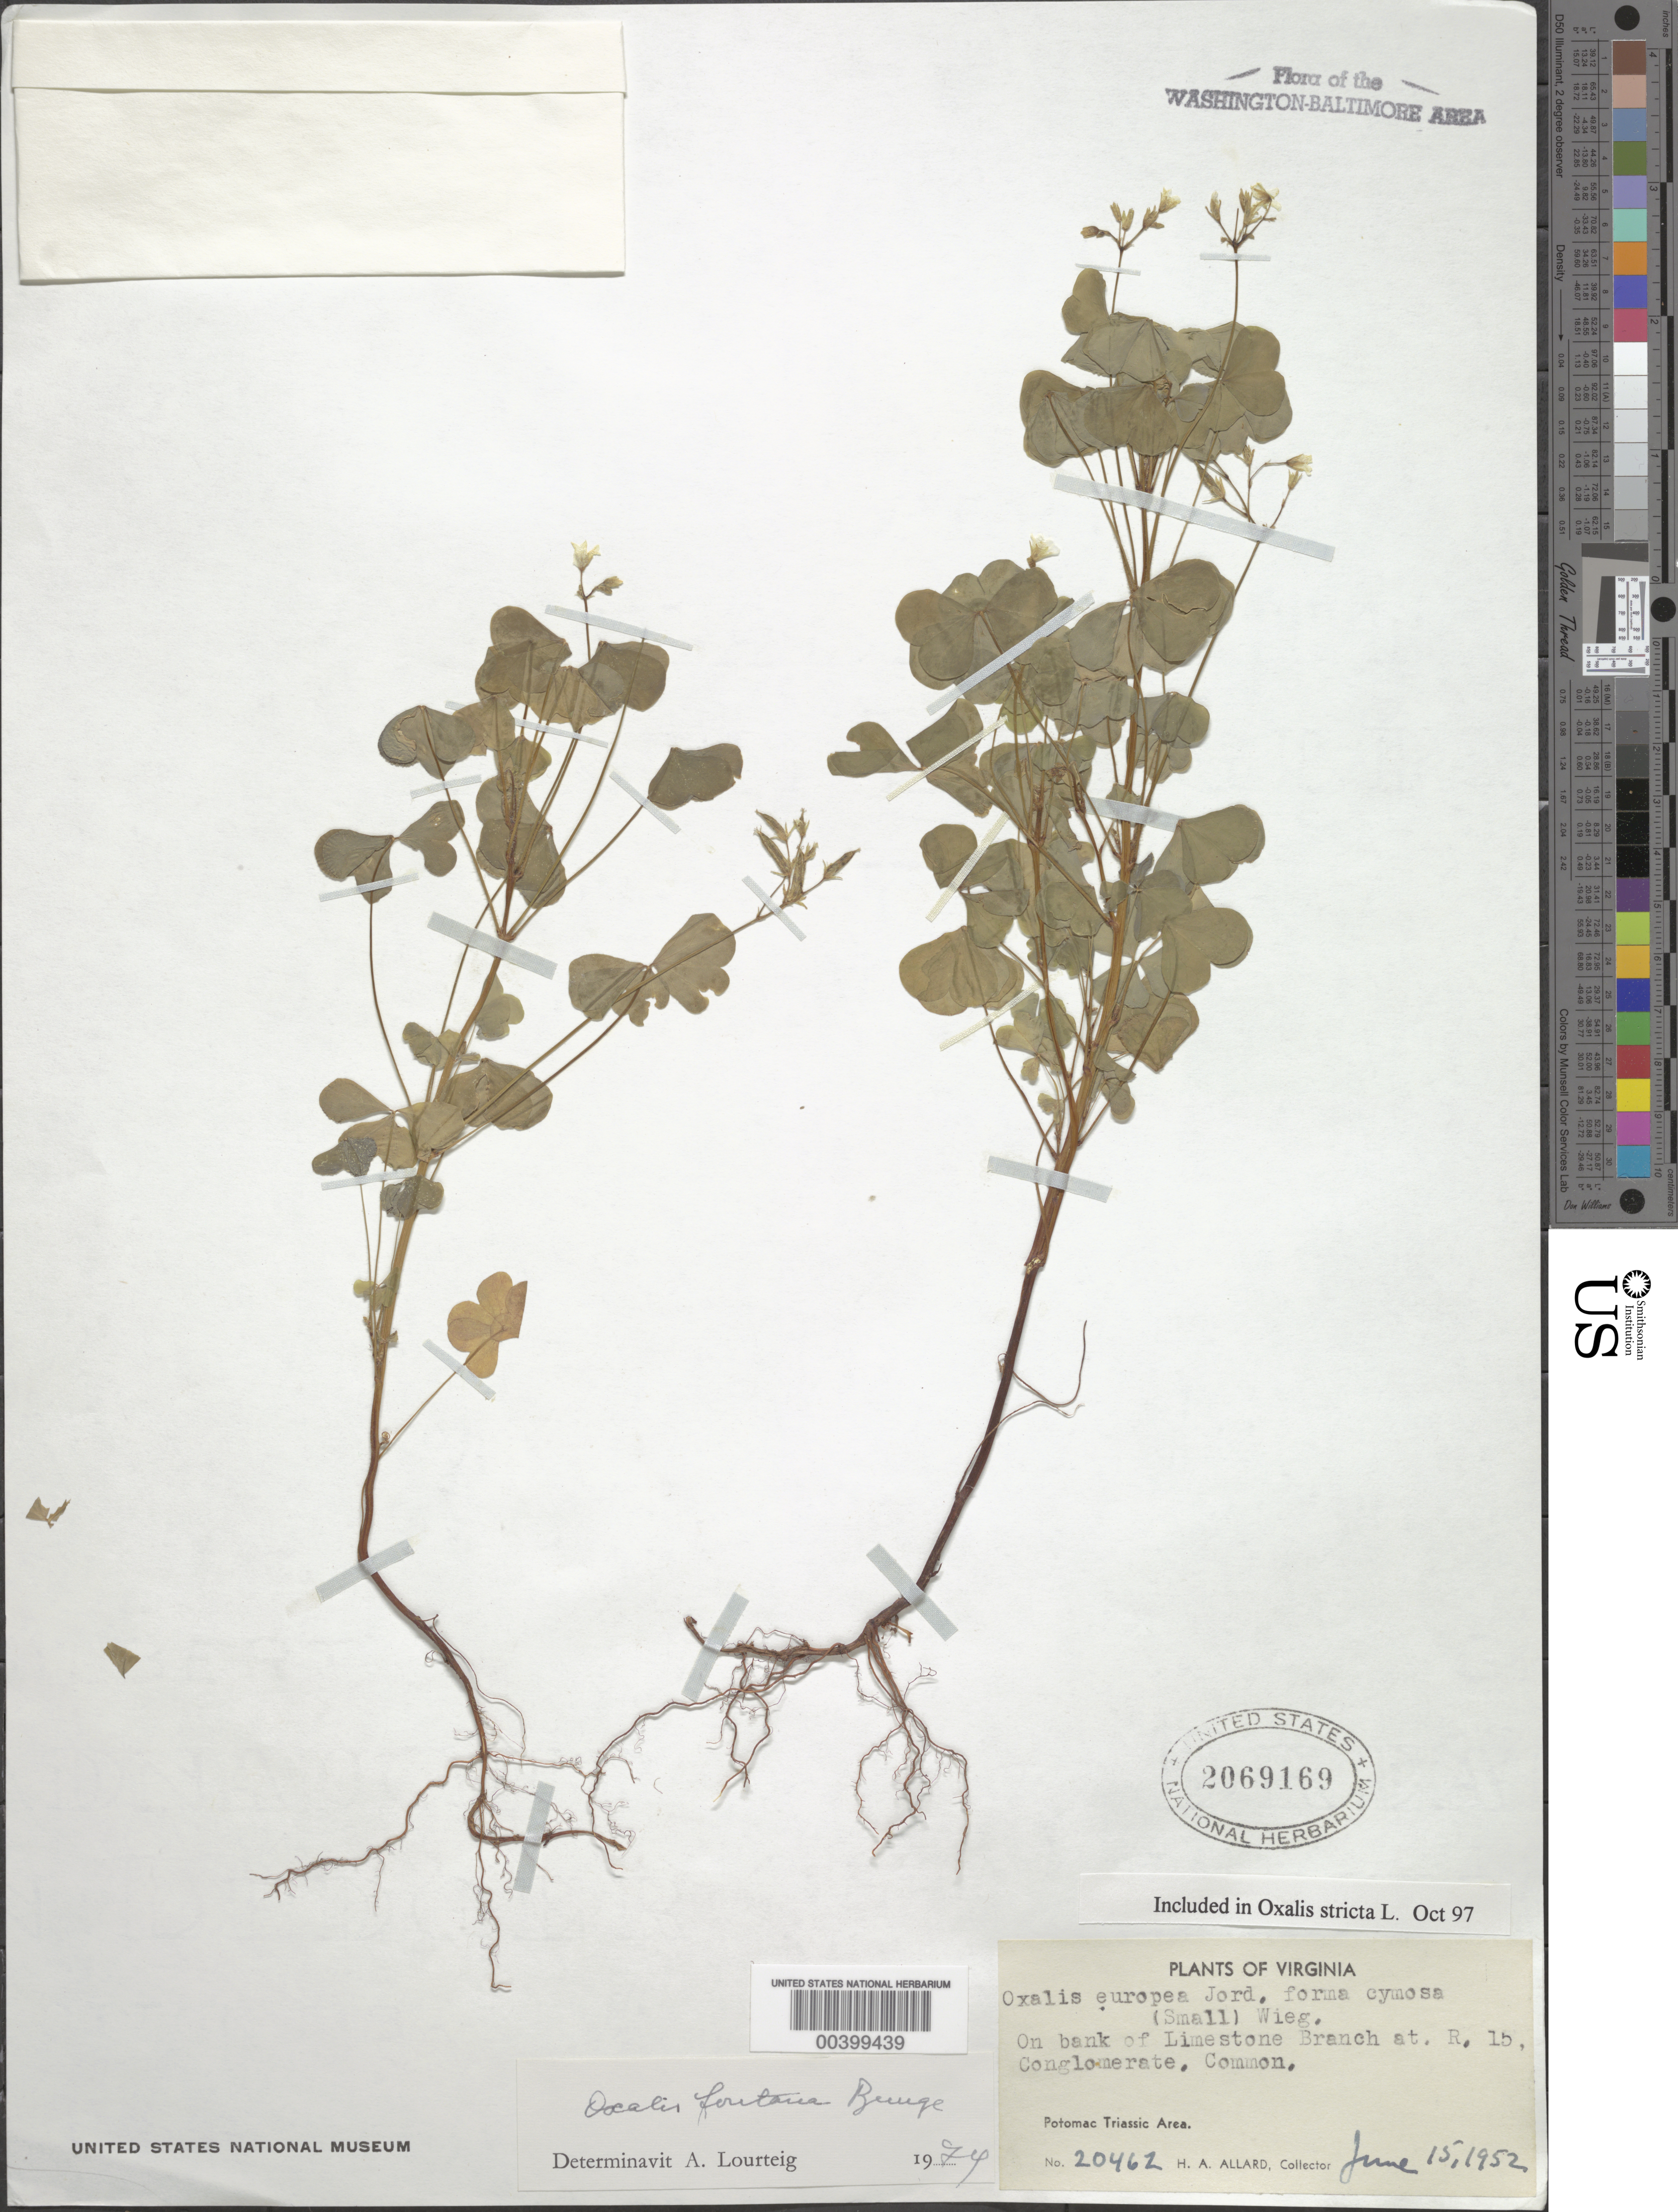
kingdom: Plantae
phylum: Tracheophyta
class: Magnoliopsida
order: Oxalidales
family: Oxalidaceae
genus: Oxalis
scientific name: Oxalis stricta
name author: L.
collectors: H. A. Allard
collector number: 20462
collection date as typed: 15 Jun 1952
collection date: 1952-06-15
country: United States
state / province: Virginia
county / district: Loudoun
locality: Limestone Branch, Route 15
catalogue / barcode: US 2069169